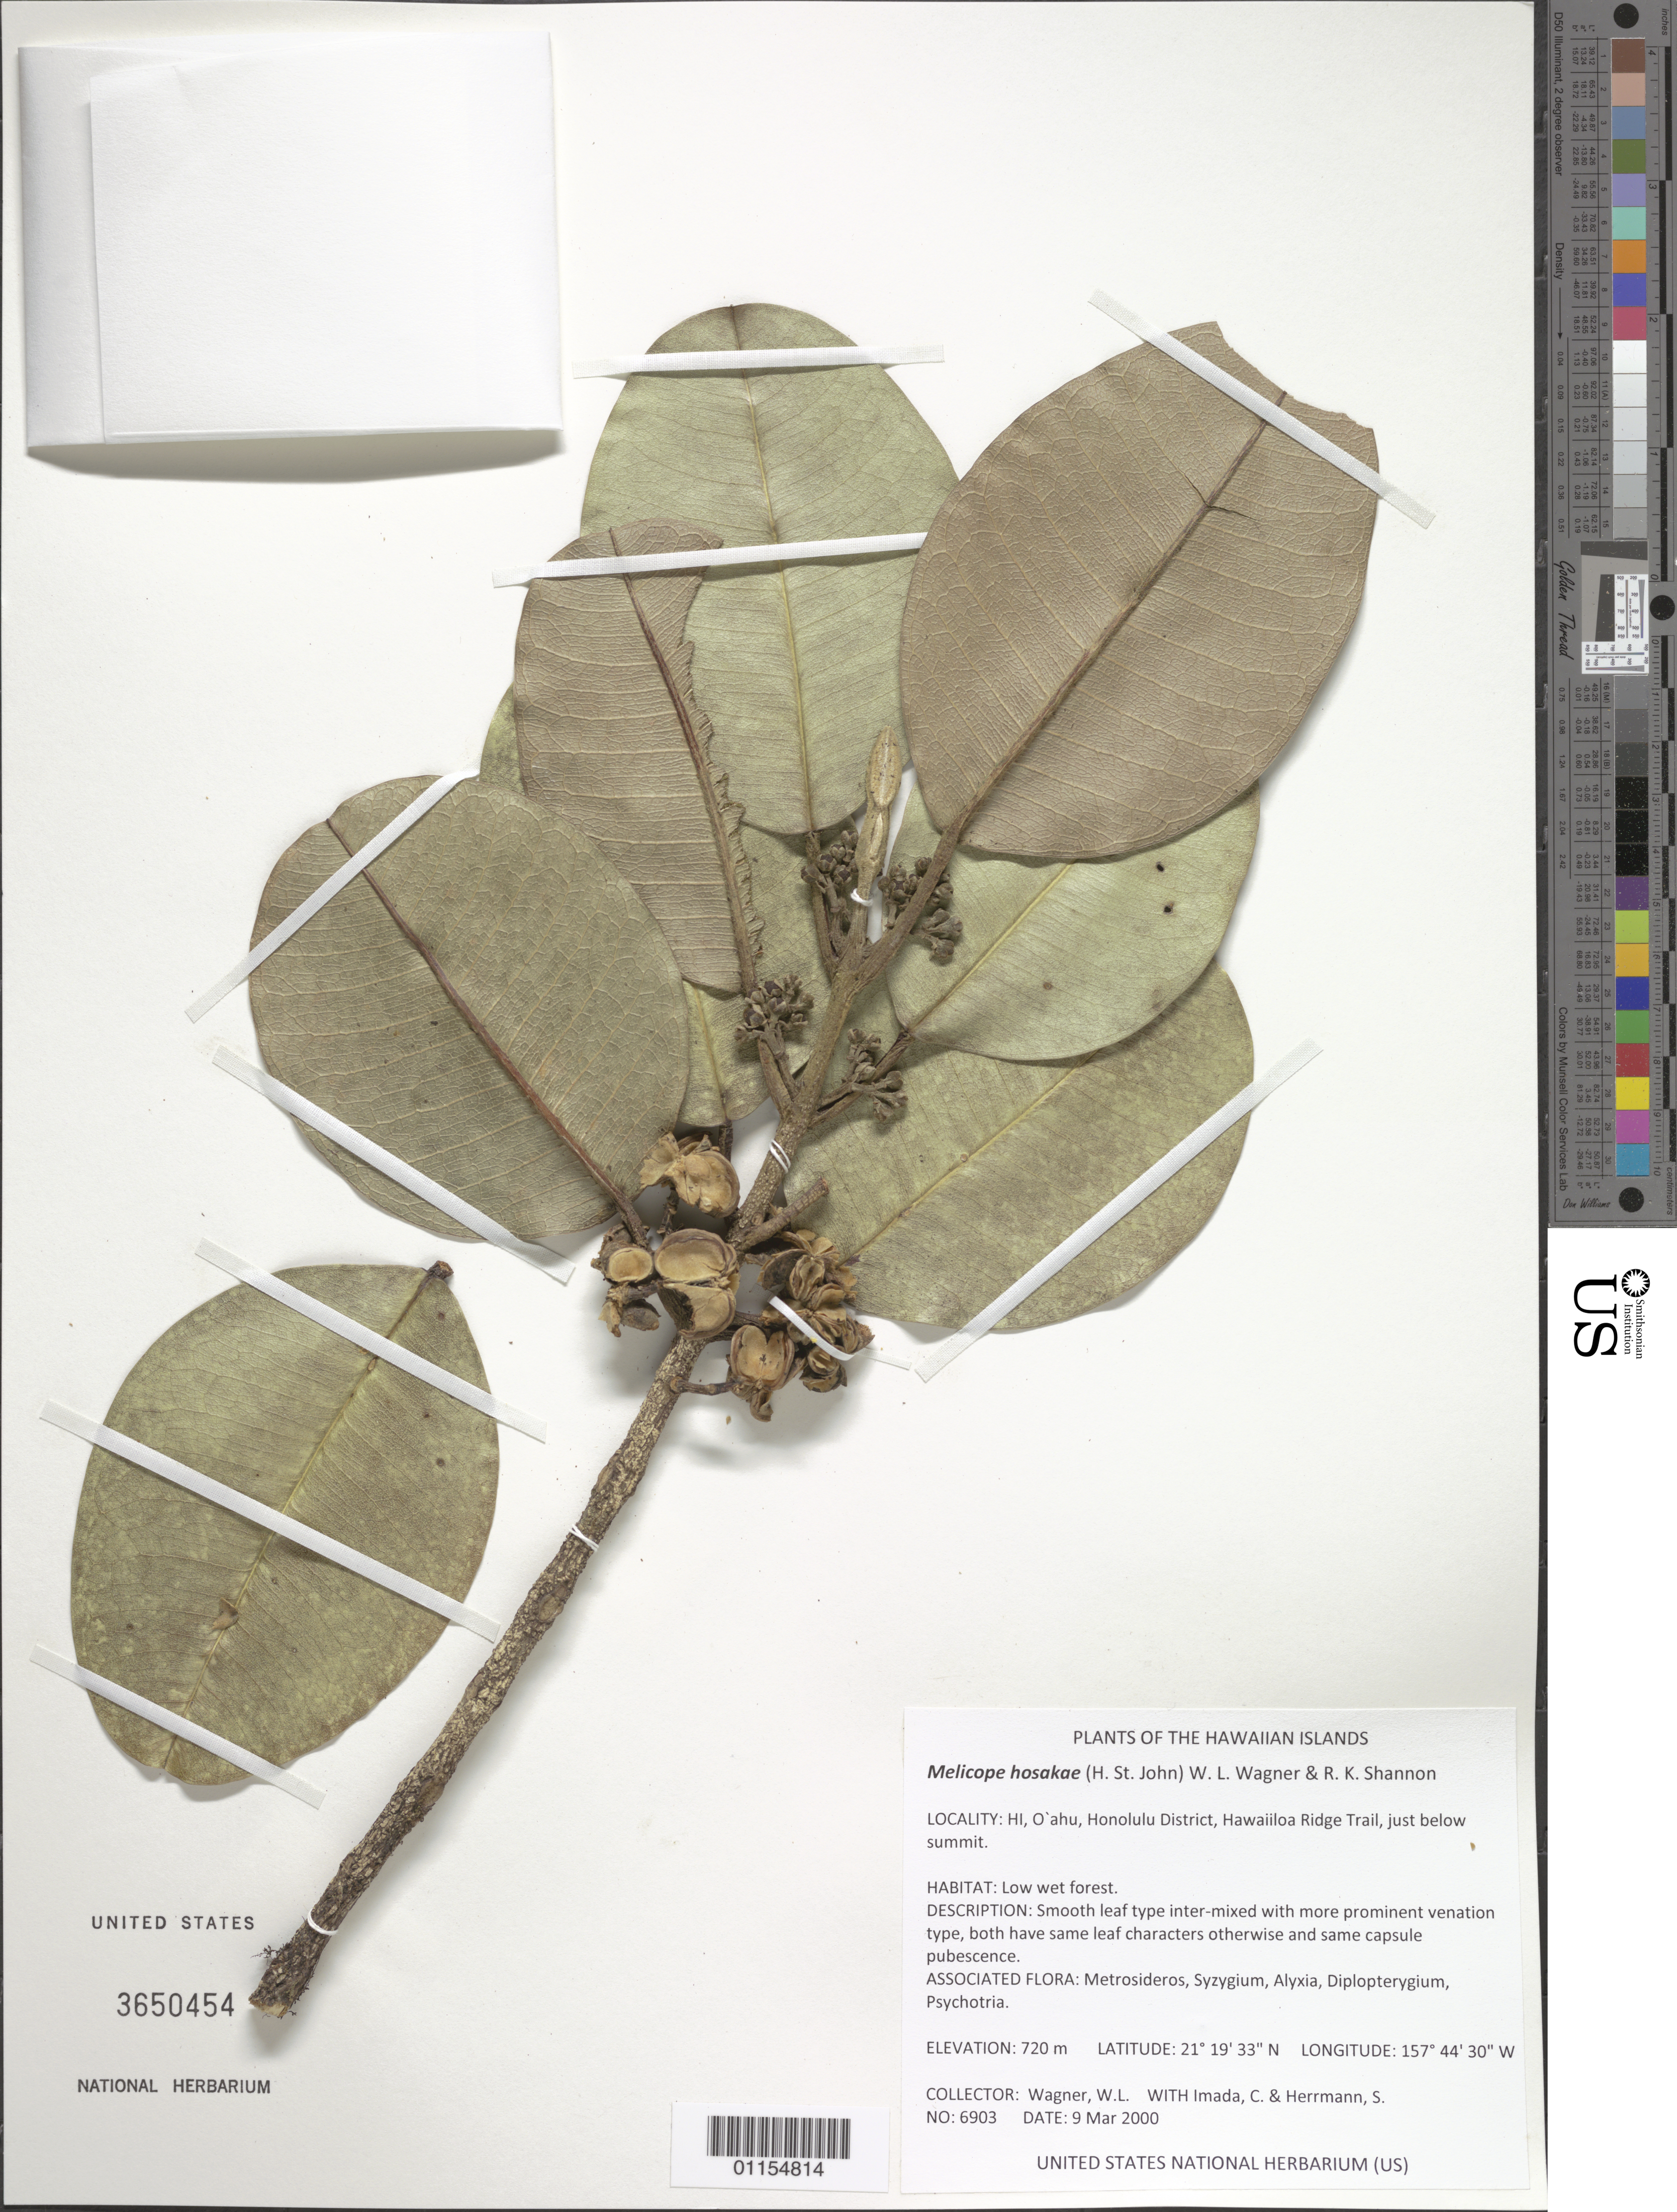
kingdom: Plantae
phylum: Tracheophyta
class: Magnoliopsida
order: Sapindales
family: Rutaceae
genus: Melicope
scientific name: Melicope hosakae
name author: (H. St. John) W.L. Wagner & R.K. Shannon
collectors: W. L. Wagner, C. Imada & S. Herrmann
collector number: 6903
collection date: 2000-03-09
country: United States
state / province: Hawaii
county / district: Honolulu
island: Oahu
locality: Honolulu District, Hawaiiloa Ridge Trail, just below summit.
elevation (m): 720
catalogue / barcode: US 3650454